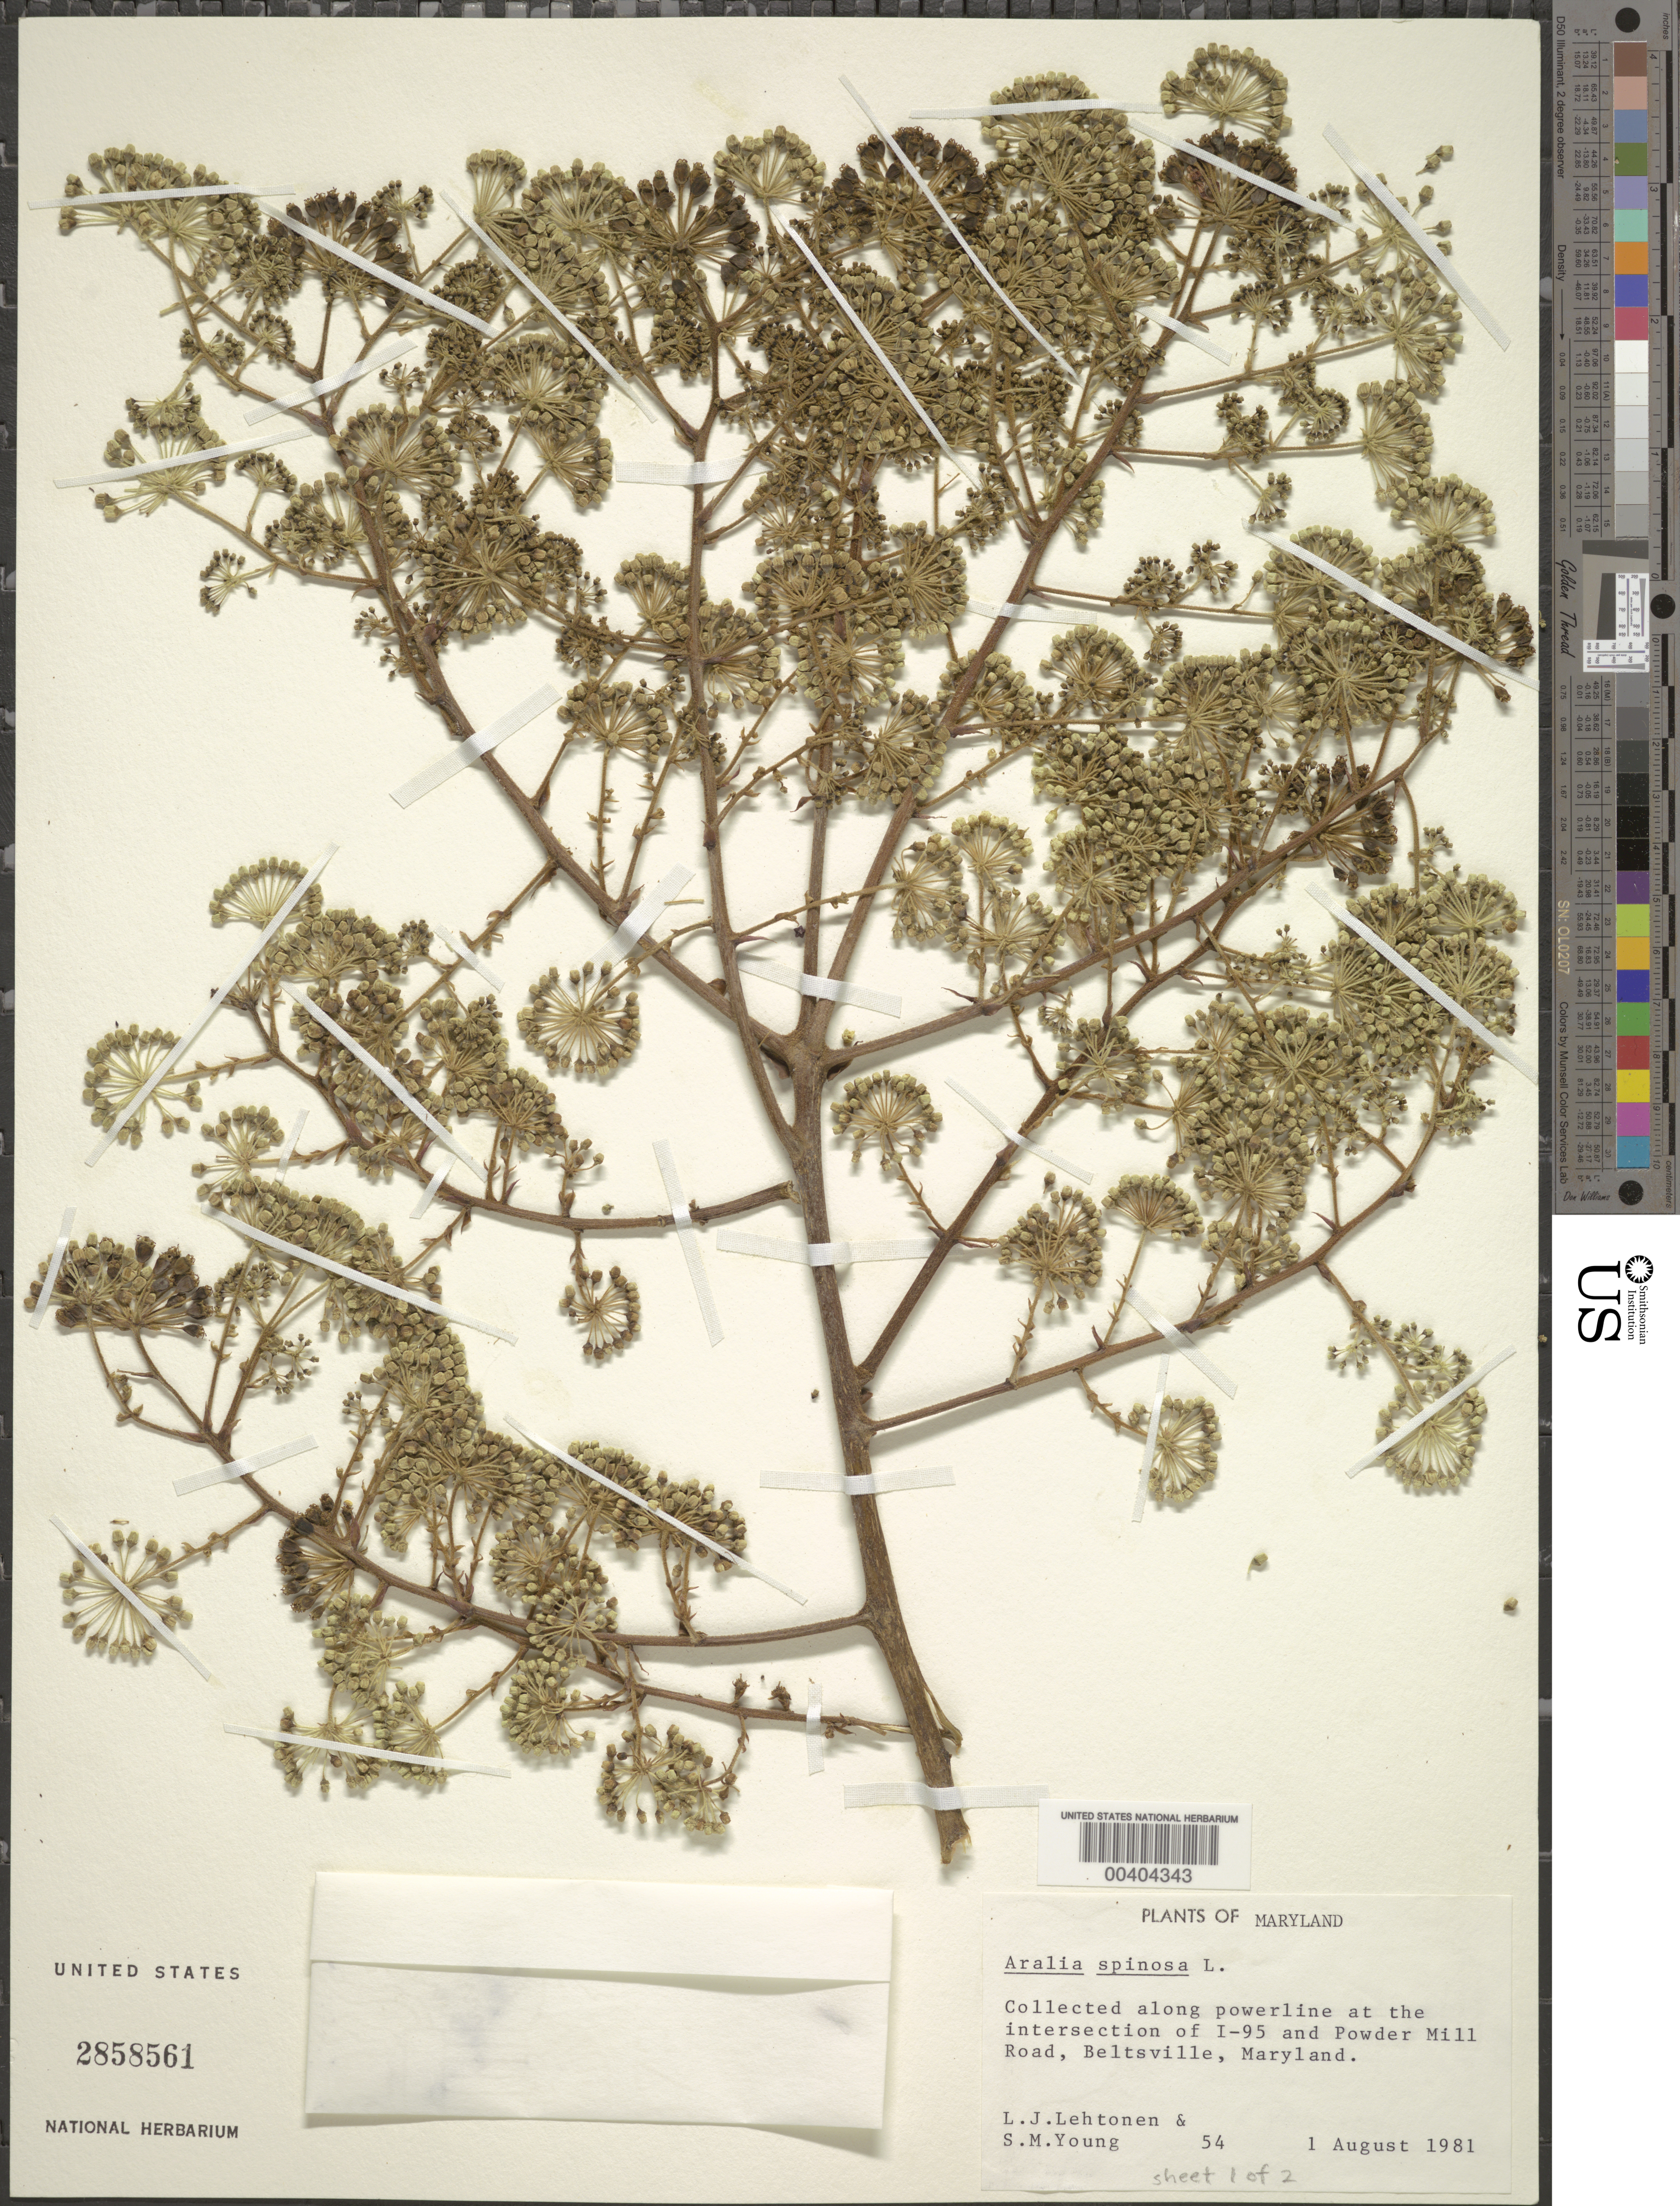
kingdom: Plantae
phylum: Tracheophyta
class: Magnoliopsida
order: Apiales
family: Araliaceae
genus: Aralia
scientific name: Aralia spinosa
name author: L.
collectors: L. Lehtonen & S. Young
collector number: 54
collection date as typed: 01 Aug 1981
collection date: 1981-08-01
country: United States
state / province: Maryland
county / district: Prince George's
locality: powerline, I-95 and Powder Mill Road, Beltsville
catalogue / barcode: US 2858561